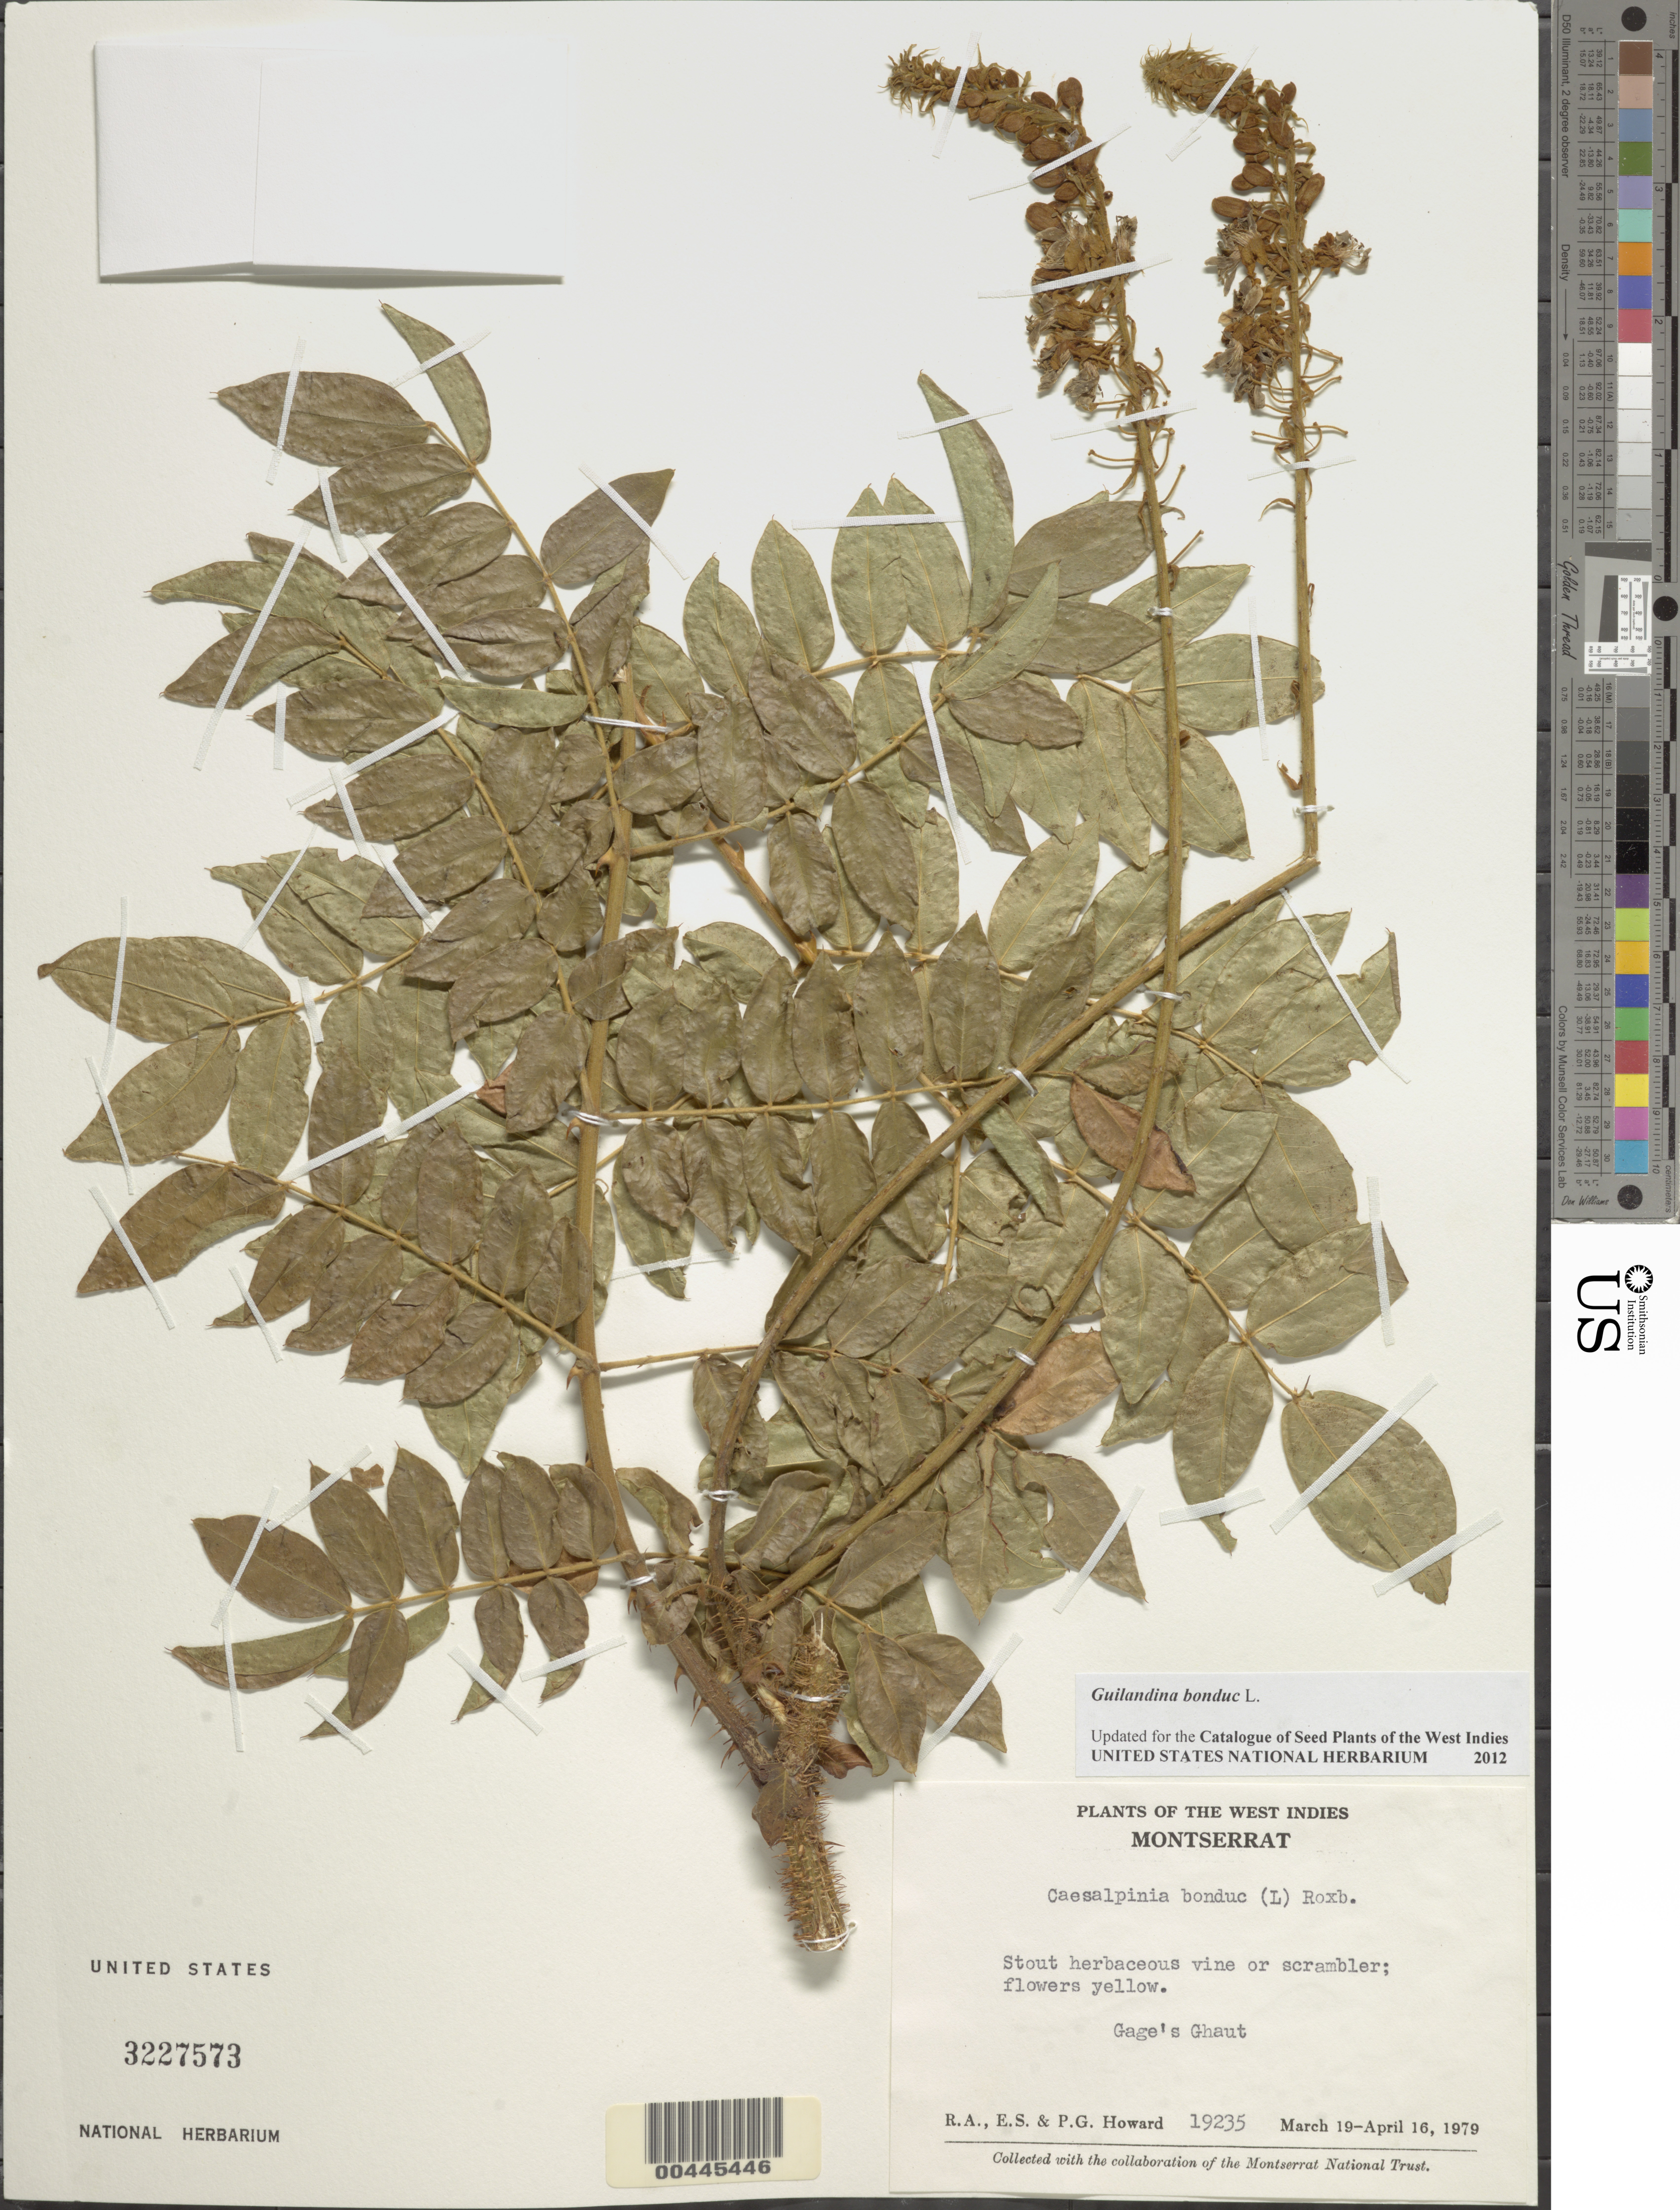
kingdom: Plantae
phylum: Tracheophyta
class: Magnoliopsida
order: Fabales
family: Fabaceae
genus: Guilandina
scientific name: Guilandina bonduc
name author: L.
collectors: R. A. Howard, E. S. Howard & P. Howard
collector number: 19235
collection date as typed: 19 Mar 1979 to 16 Apr 1979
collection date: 1979-03-19/1979-04-16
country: Montserrat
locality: Gag's ghaut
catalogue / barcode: US 3227573